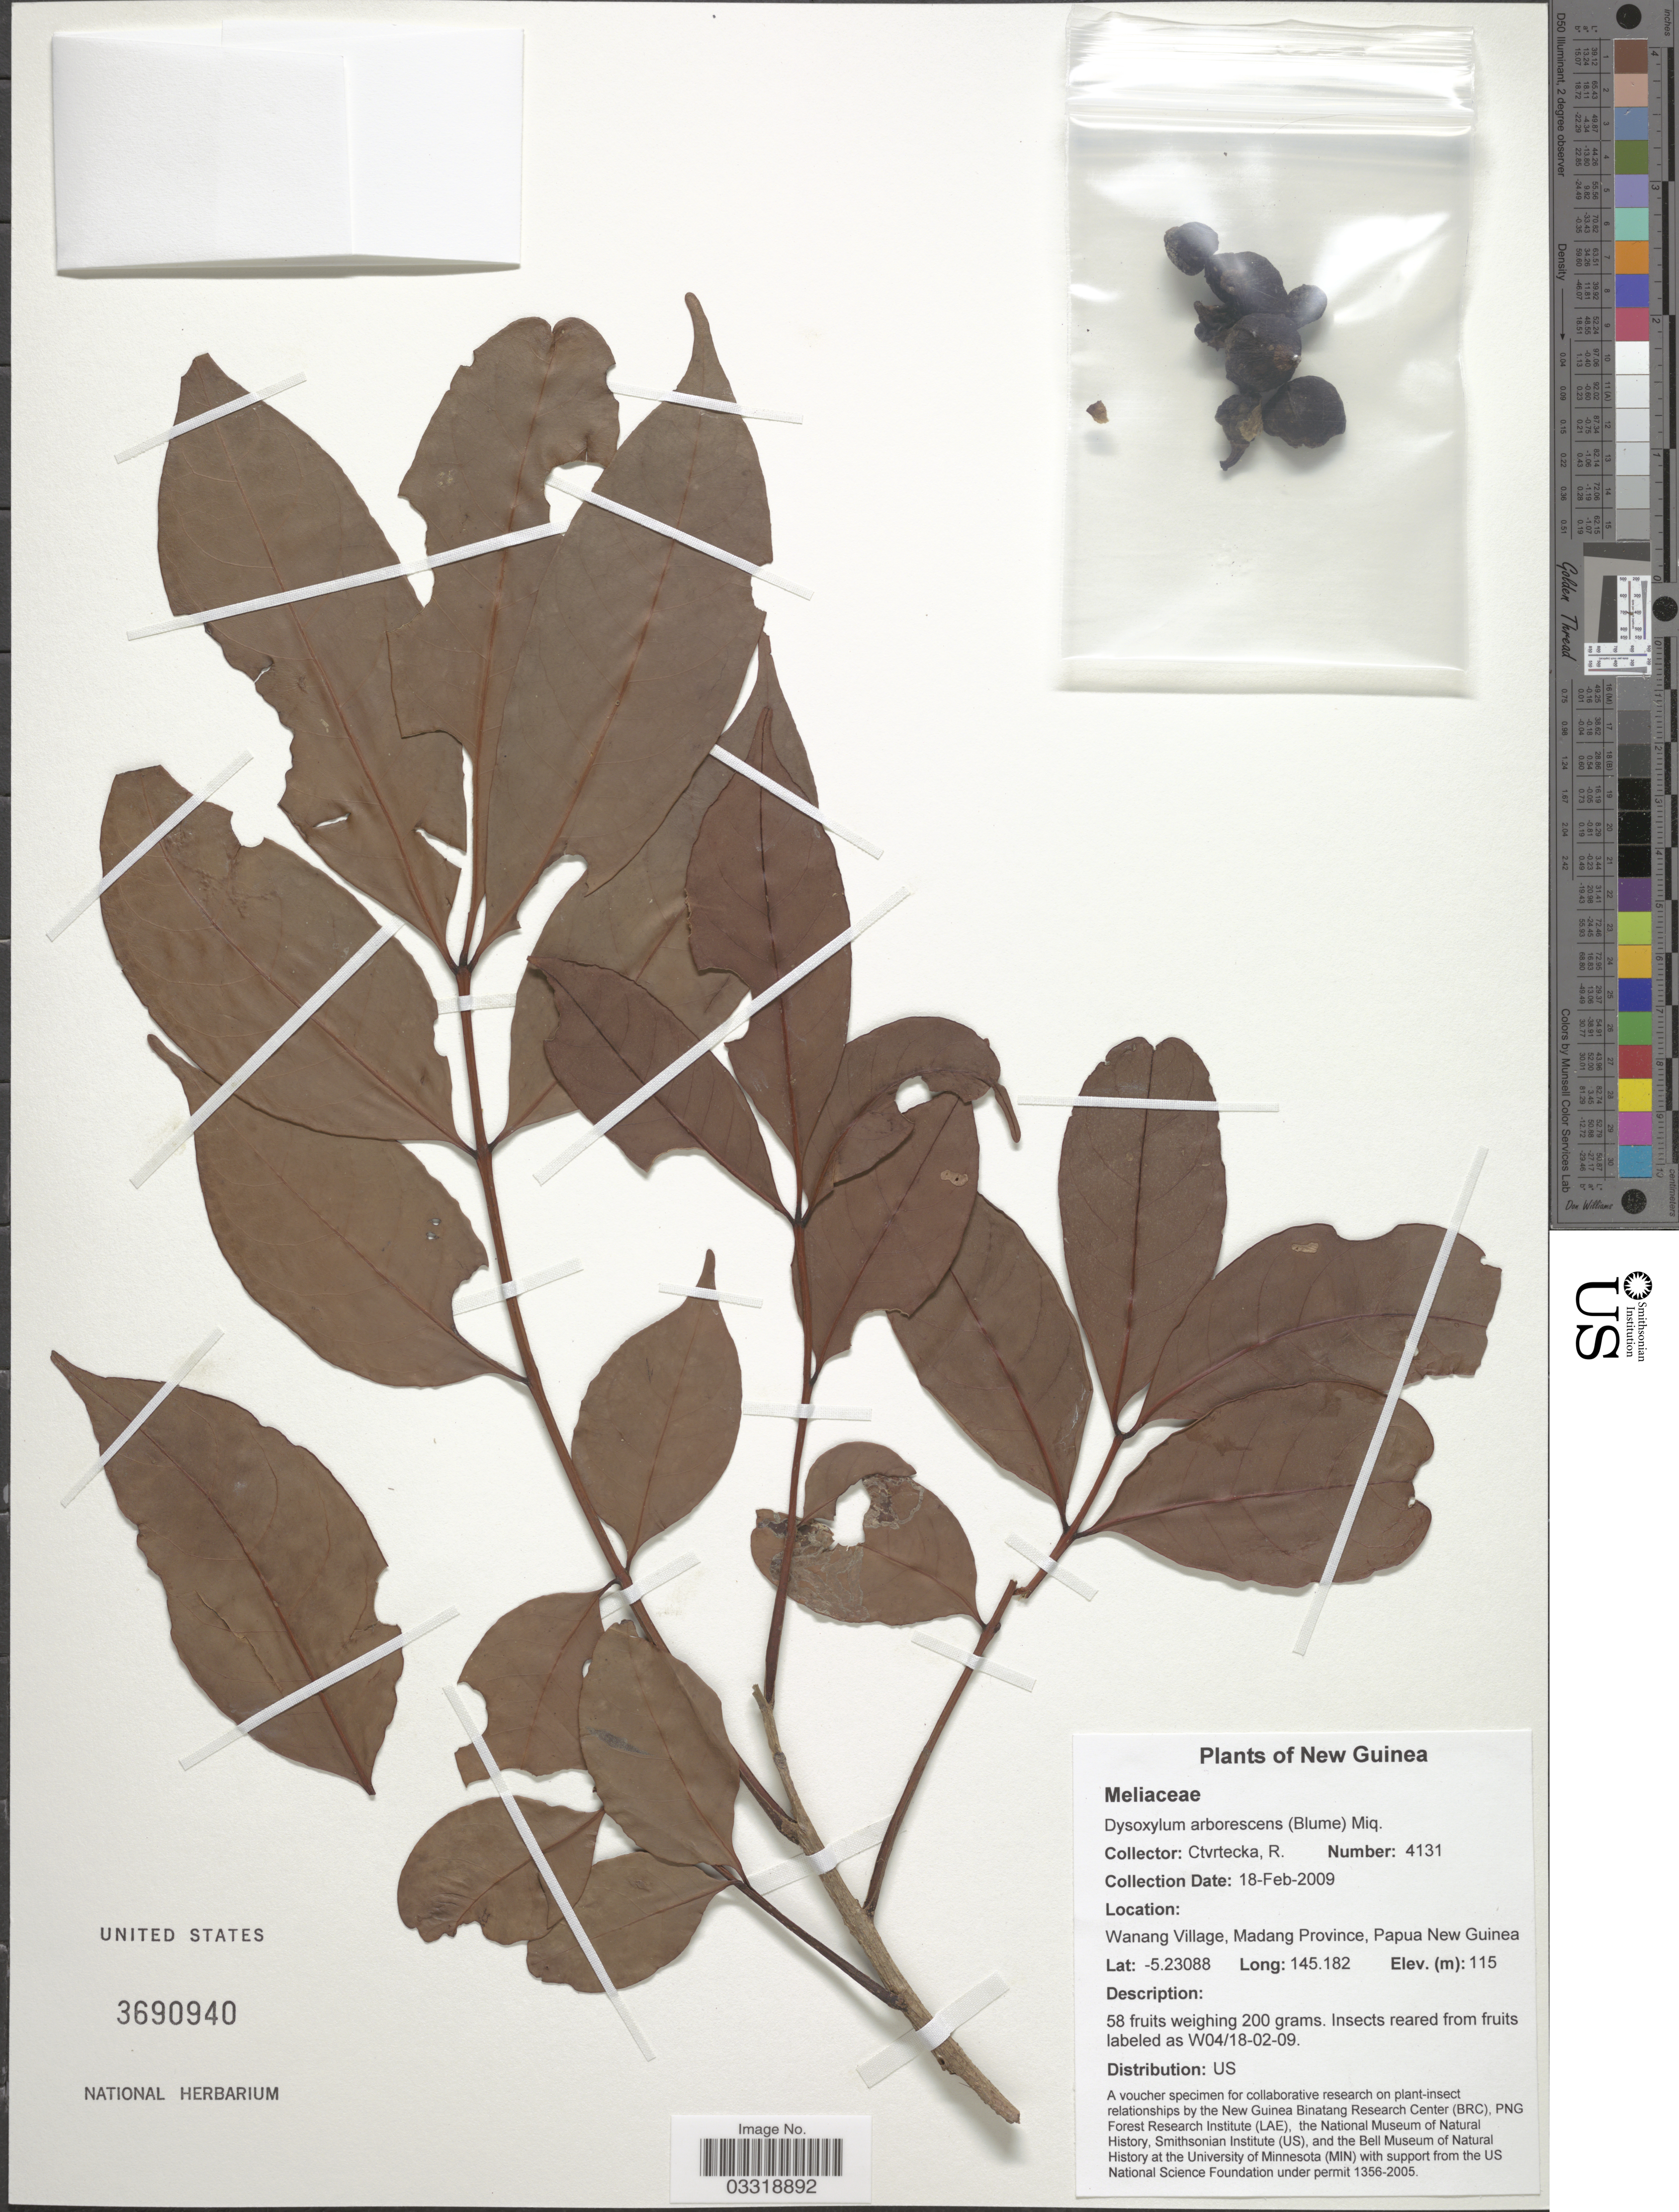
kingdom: Plantae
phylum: Tracheophyta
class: Magnoliopsida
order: Sapindales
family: Meliaceae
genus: Goniocheton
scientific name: Goniocheton arborescens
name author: Blume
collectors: R. Ctvrtecka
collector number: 4131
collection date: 2009-02-18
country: Papua New Guinea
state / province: Madang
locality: New Guinea. Wanang Village.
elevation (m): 115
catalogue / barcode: US 3690940